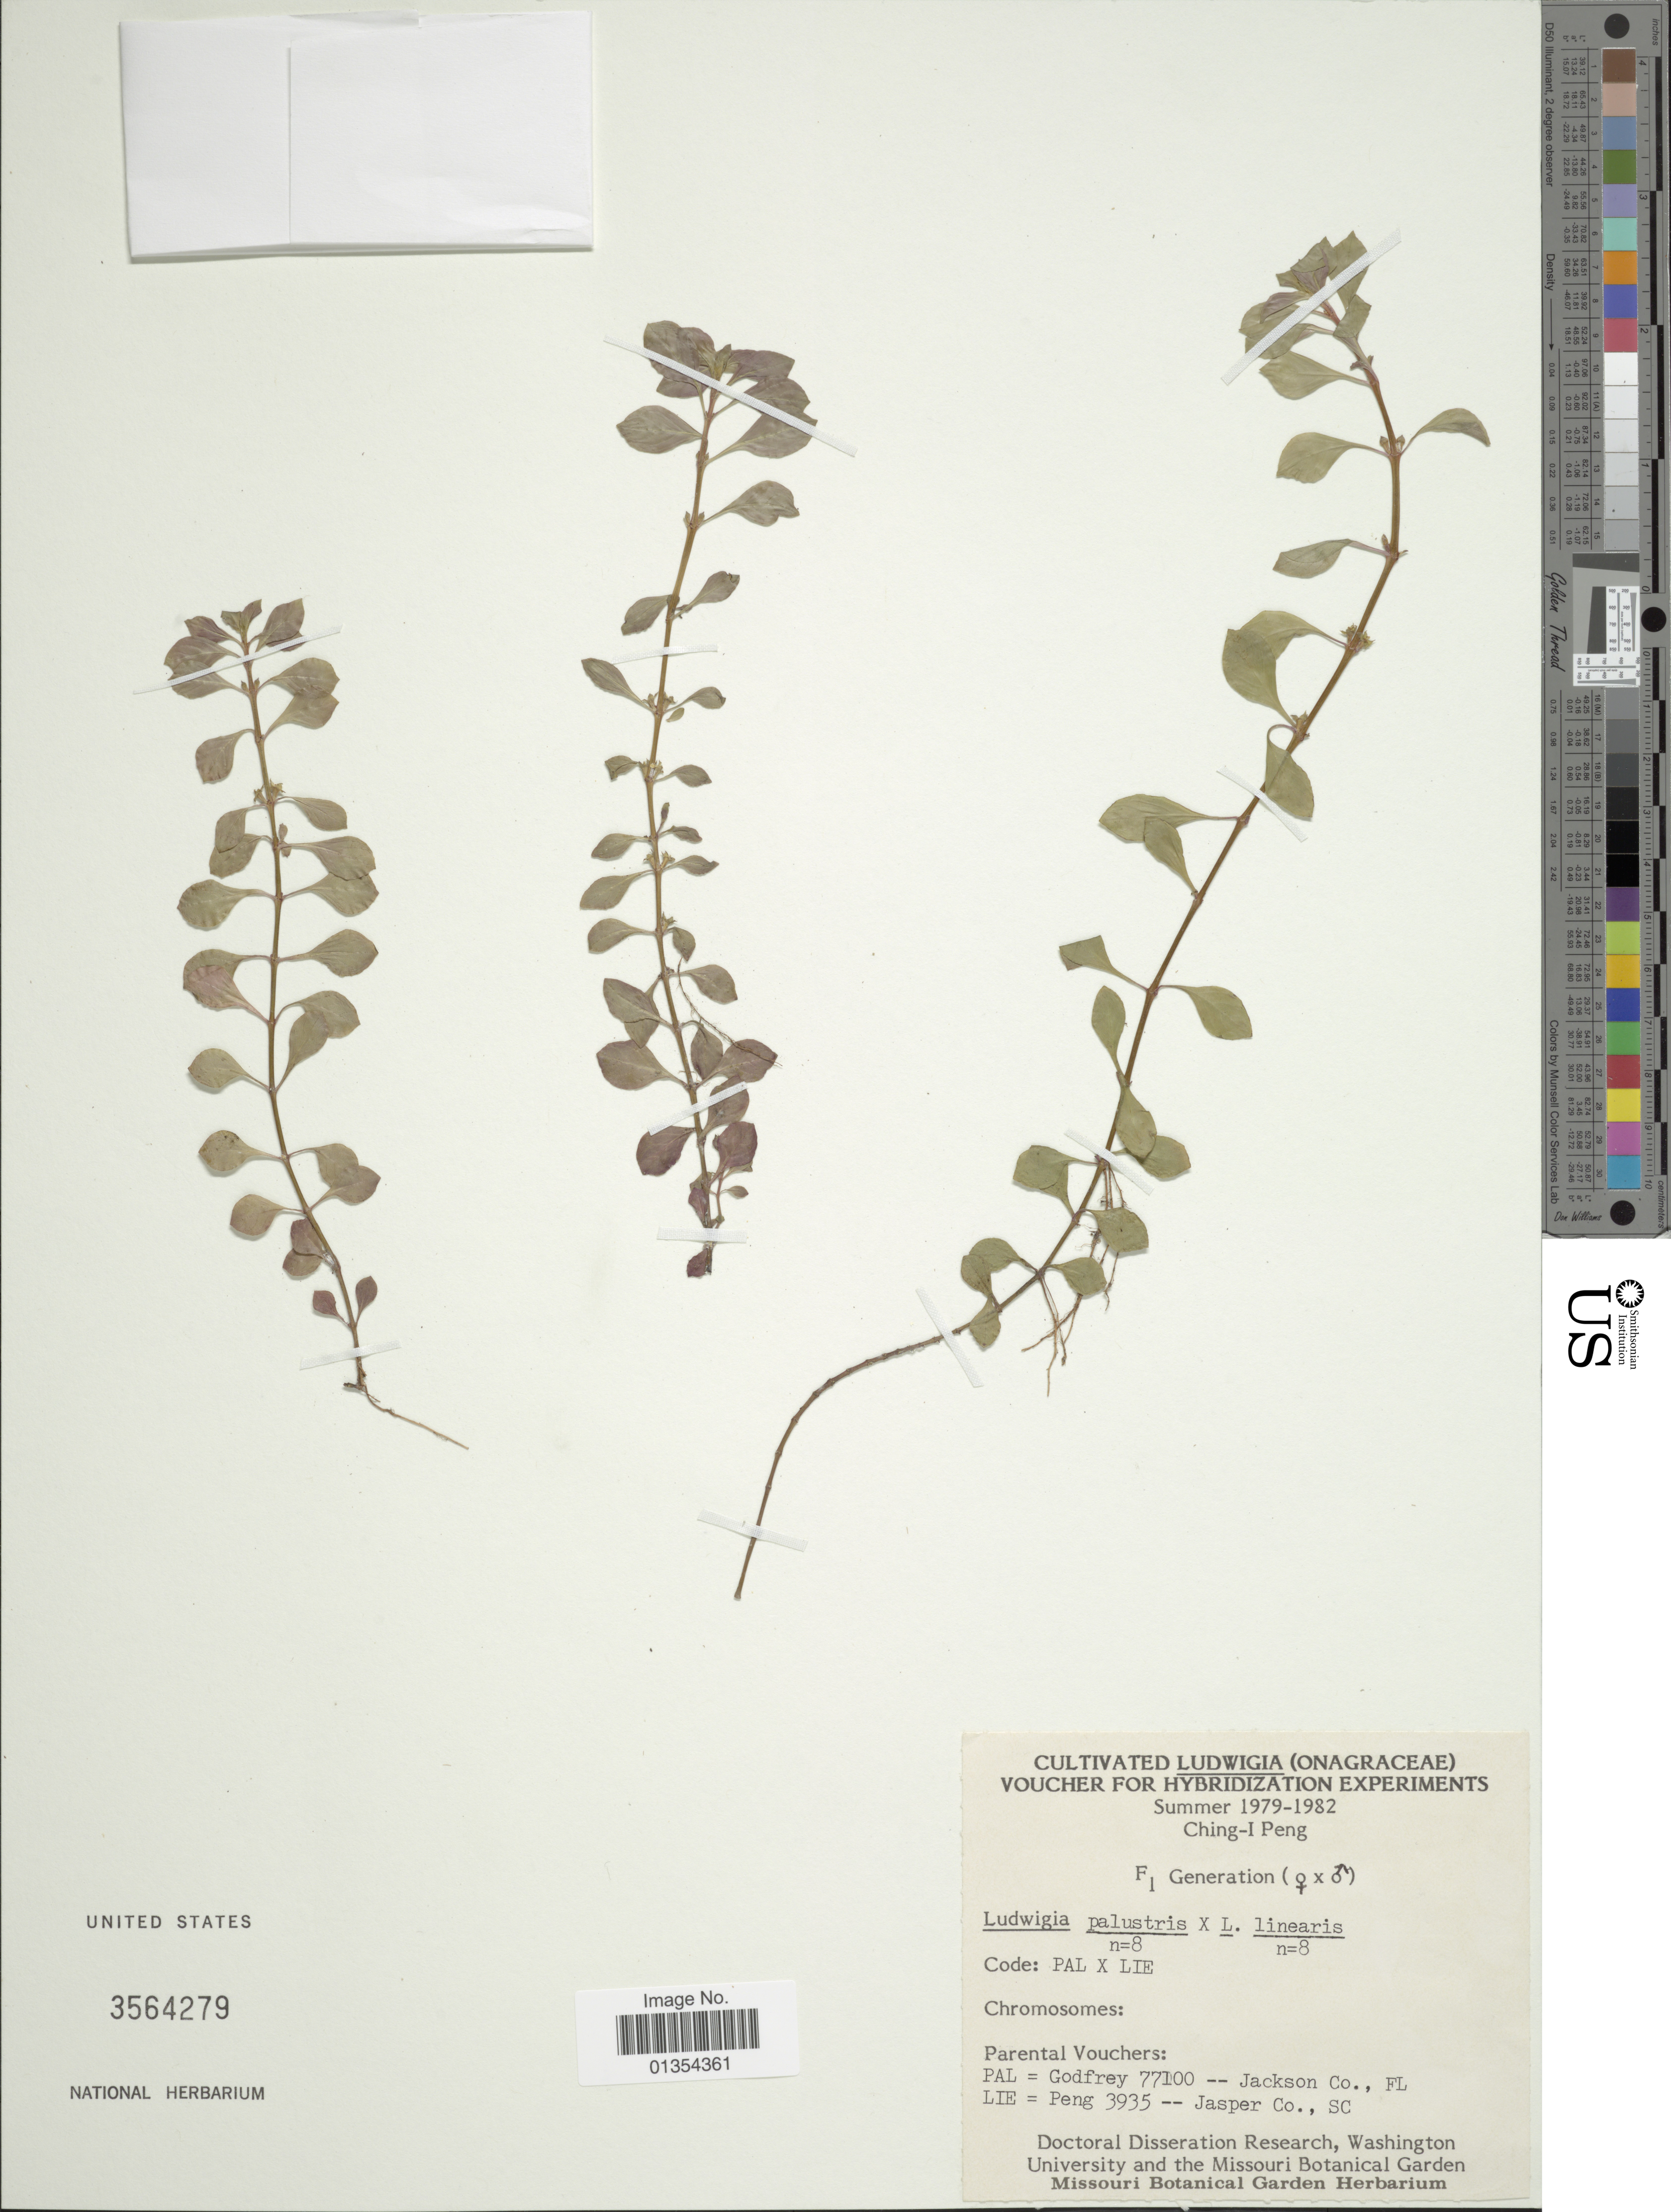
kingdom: Plantae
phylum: Tracheophyta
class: Magnoliopsida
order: Myrtales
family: Onagraceae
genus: Ludwigia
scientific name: Ludwigia palustris x L. linearis Walter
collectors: C.-I Peng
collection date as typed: summer 1979-1982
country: United States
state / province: Missouri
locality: Missouri Botanical Garden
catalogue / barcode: US 3564279